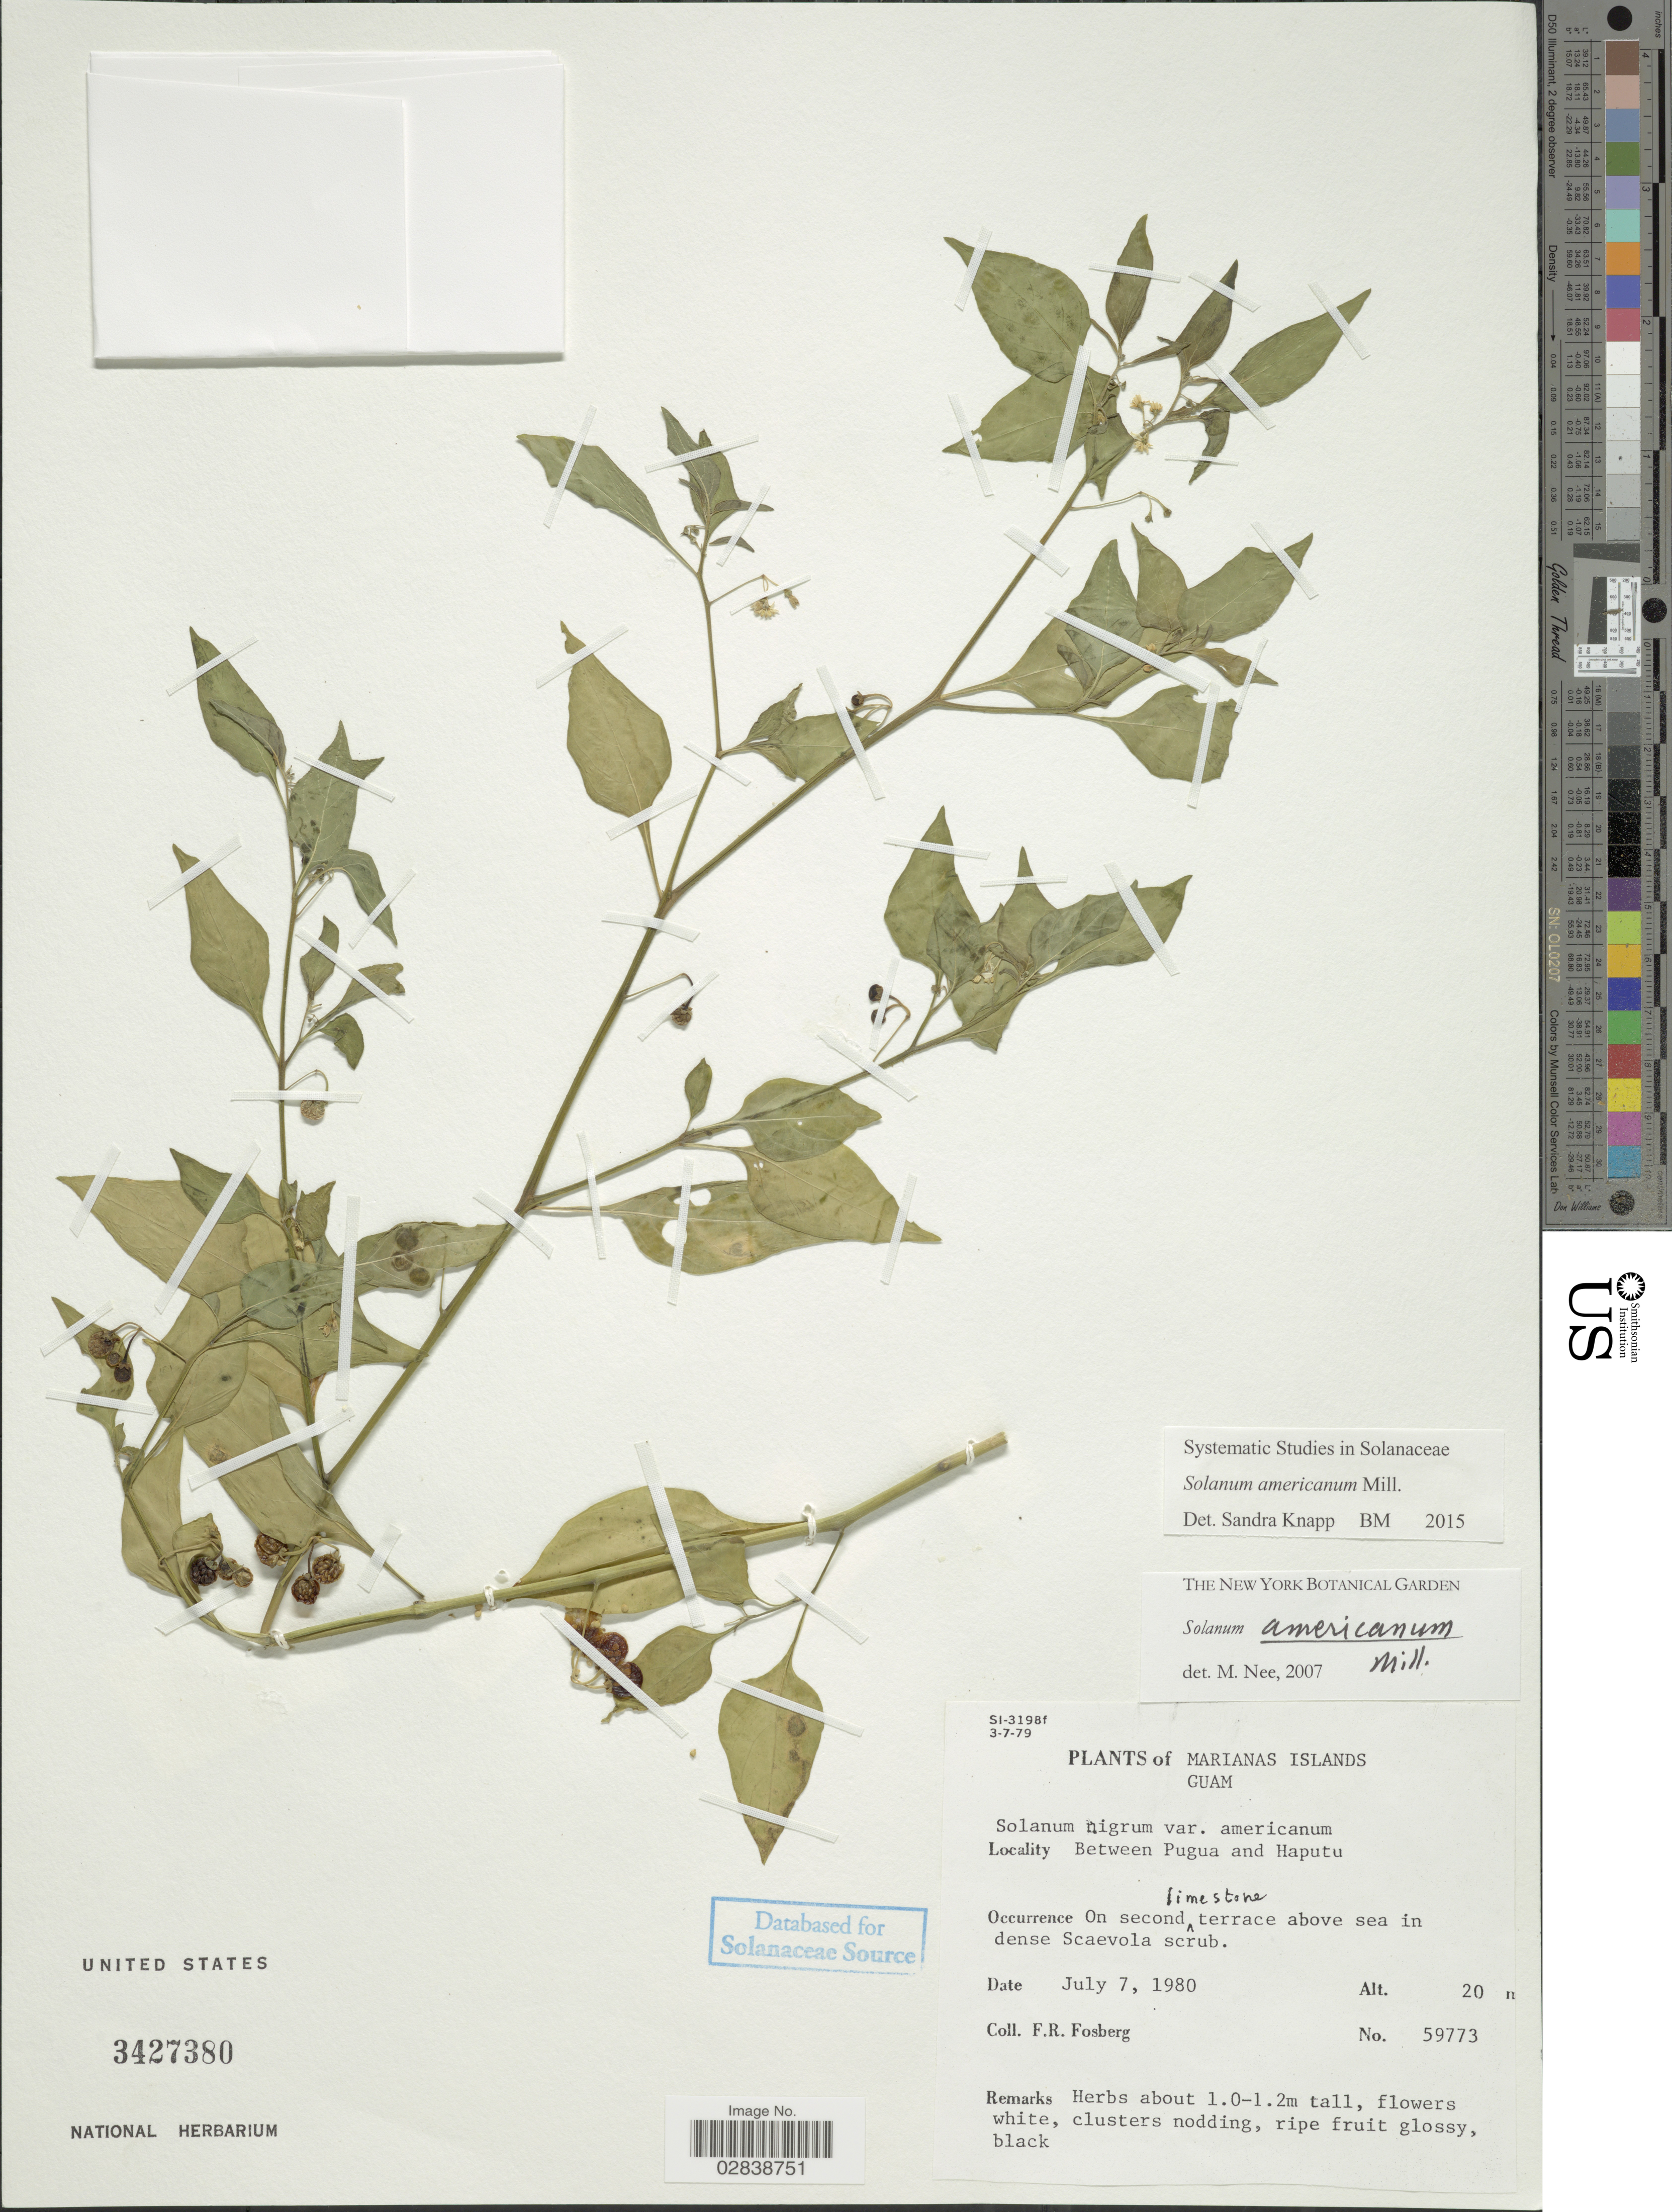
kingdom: Plantae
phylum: Tracheophyta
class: Magnoliopsida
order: Solanales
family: Solanaceae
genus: Solanum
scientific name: Solanum americanum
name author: Mill.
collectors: F. R. Fosberg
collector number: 59773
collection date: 1980-07-07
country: Guam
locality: Marianas Islands. Between Pugua and Haputu.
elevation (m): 20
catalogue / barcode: US 3427380